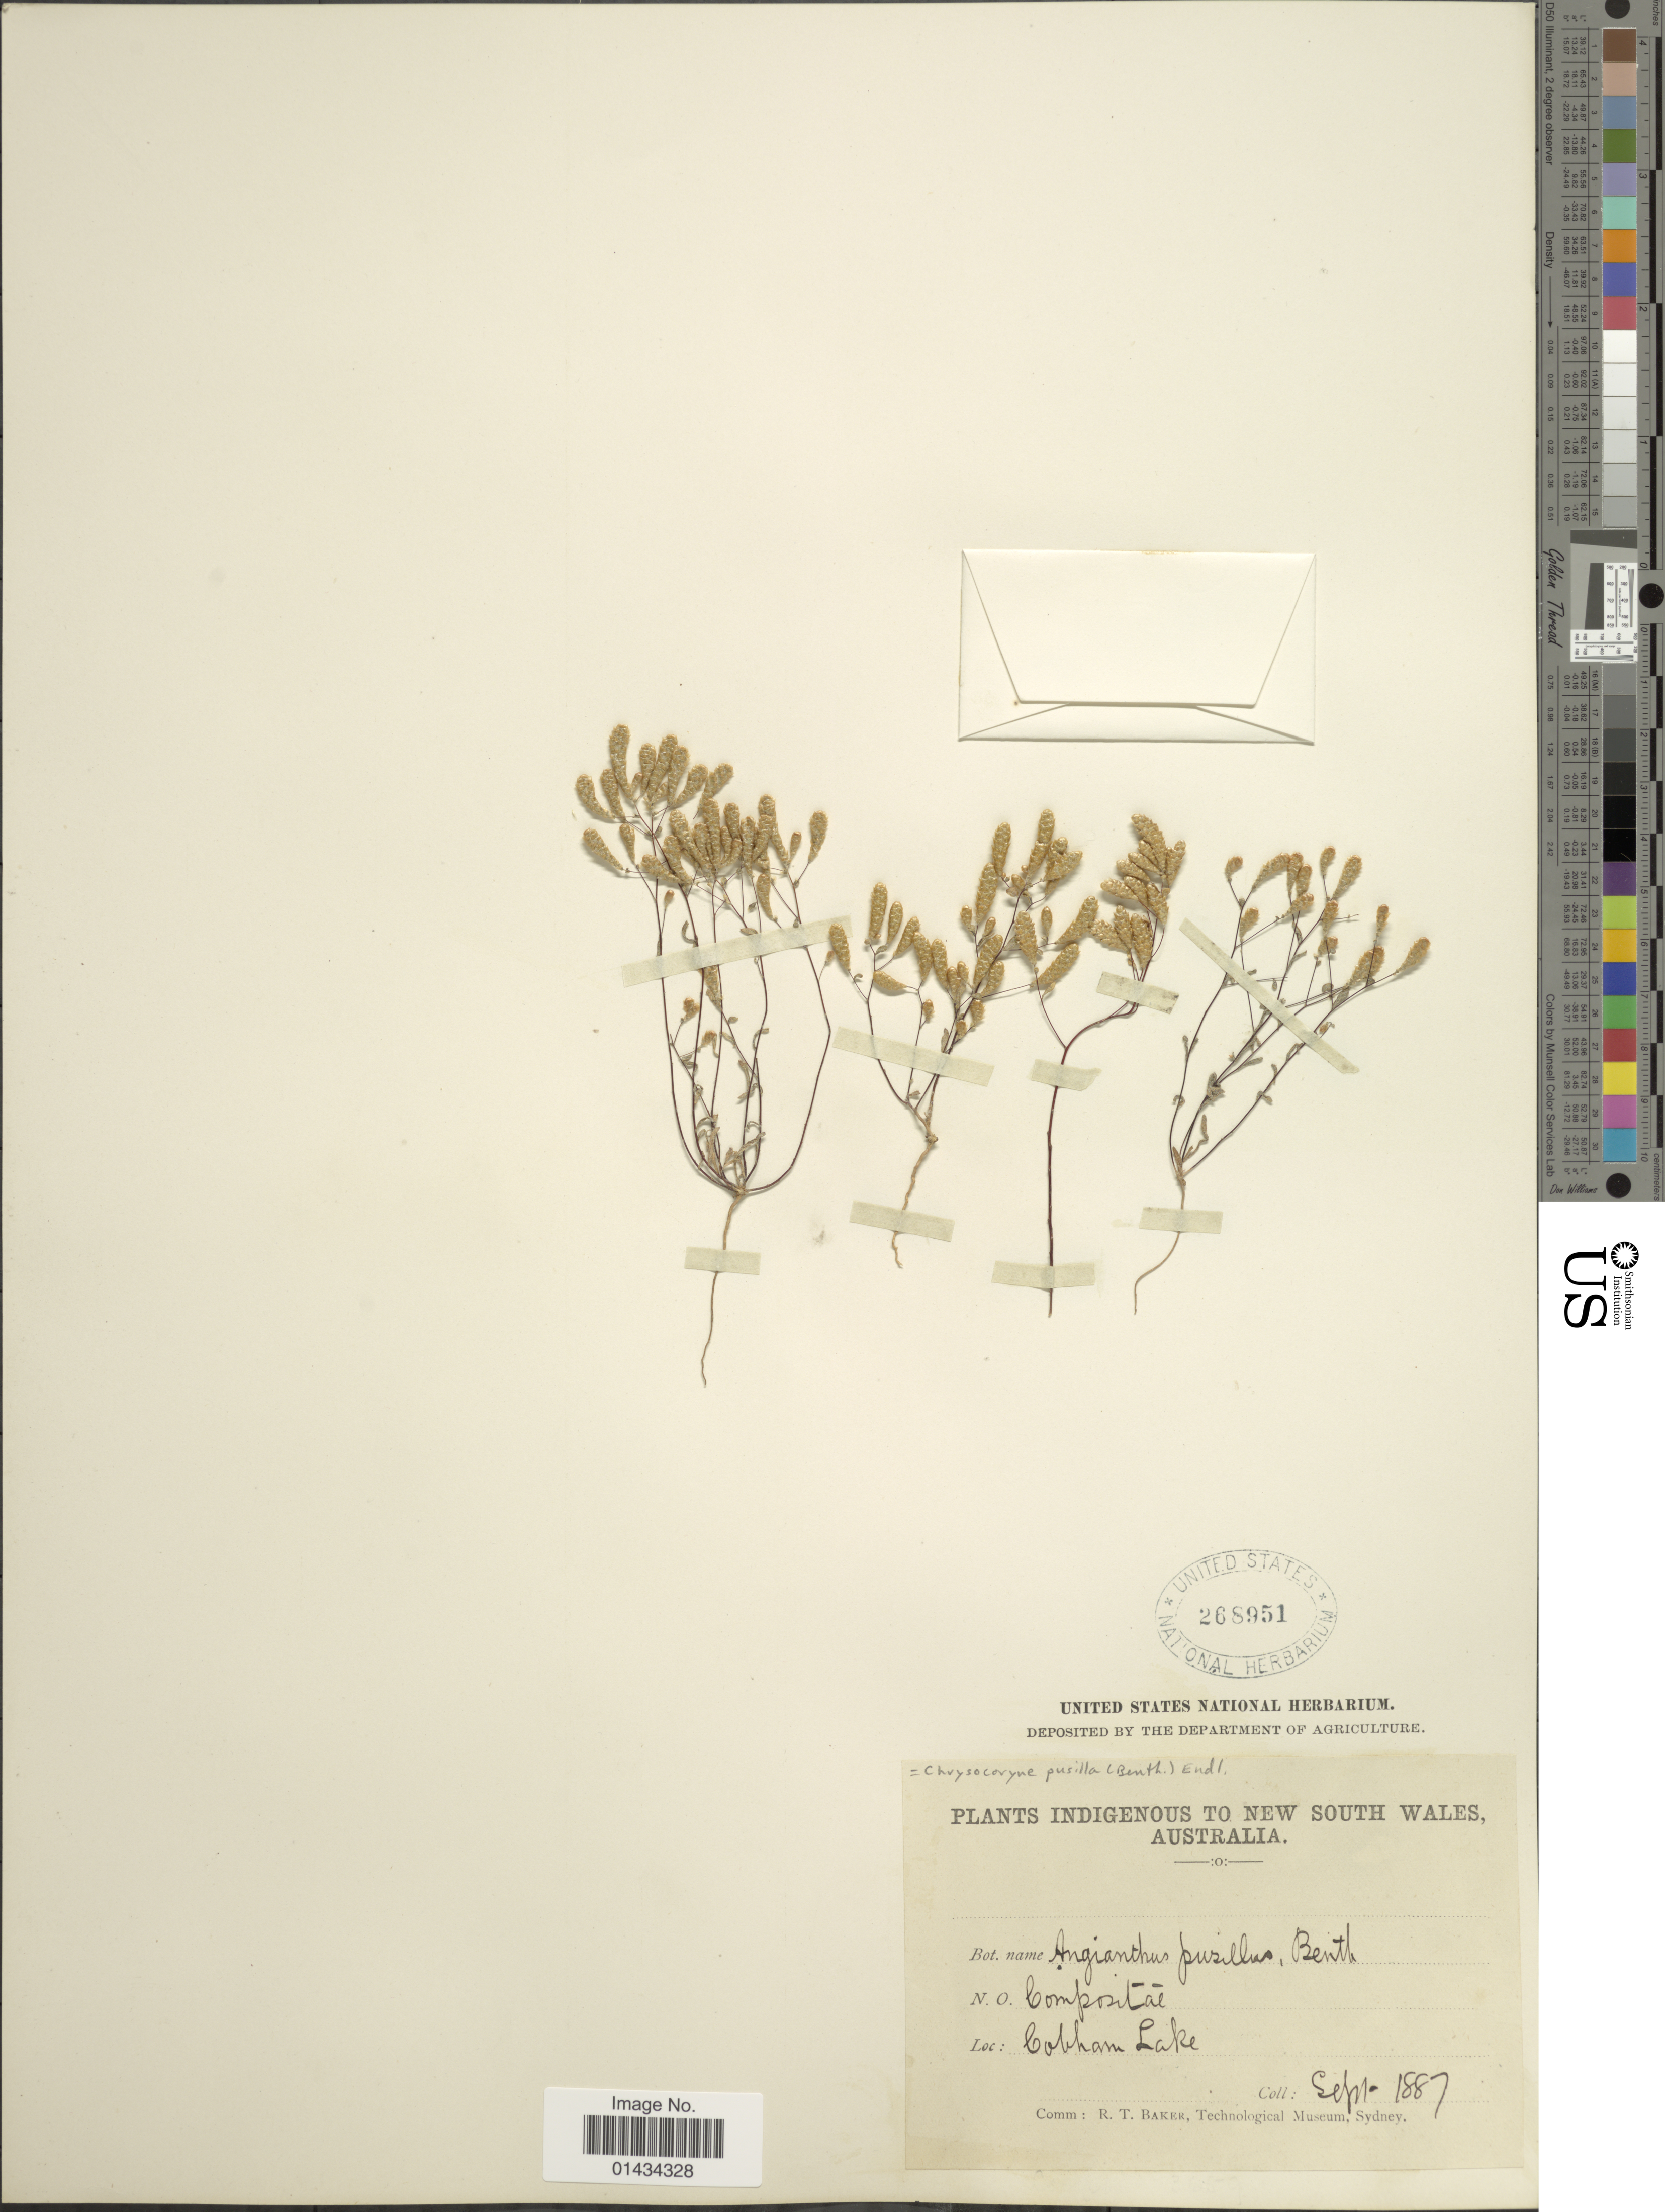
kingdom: Plantae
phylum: Tracheophyta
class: Magnoliopsida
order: Asterales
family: Asteraceae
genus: Angianthus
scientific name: Angianthus pusillus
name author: (Benth.) Benth.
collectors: R. T. Baker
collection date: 1887-09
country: Australia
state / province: New South Wales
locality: Cotham Lake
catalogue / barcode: US 268951